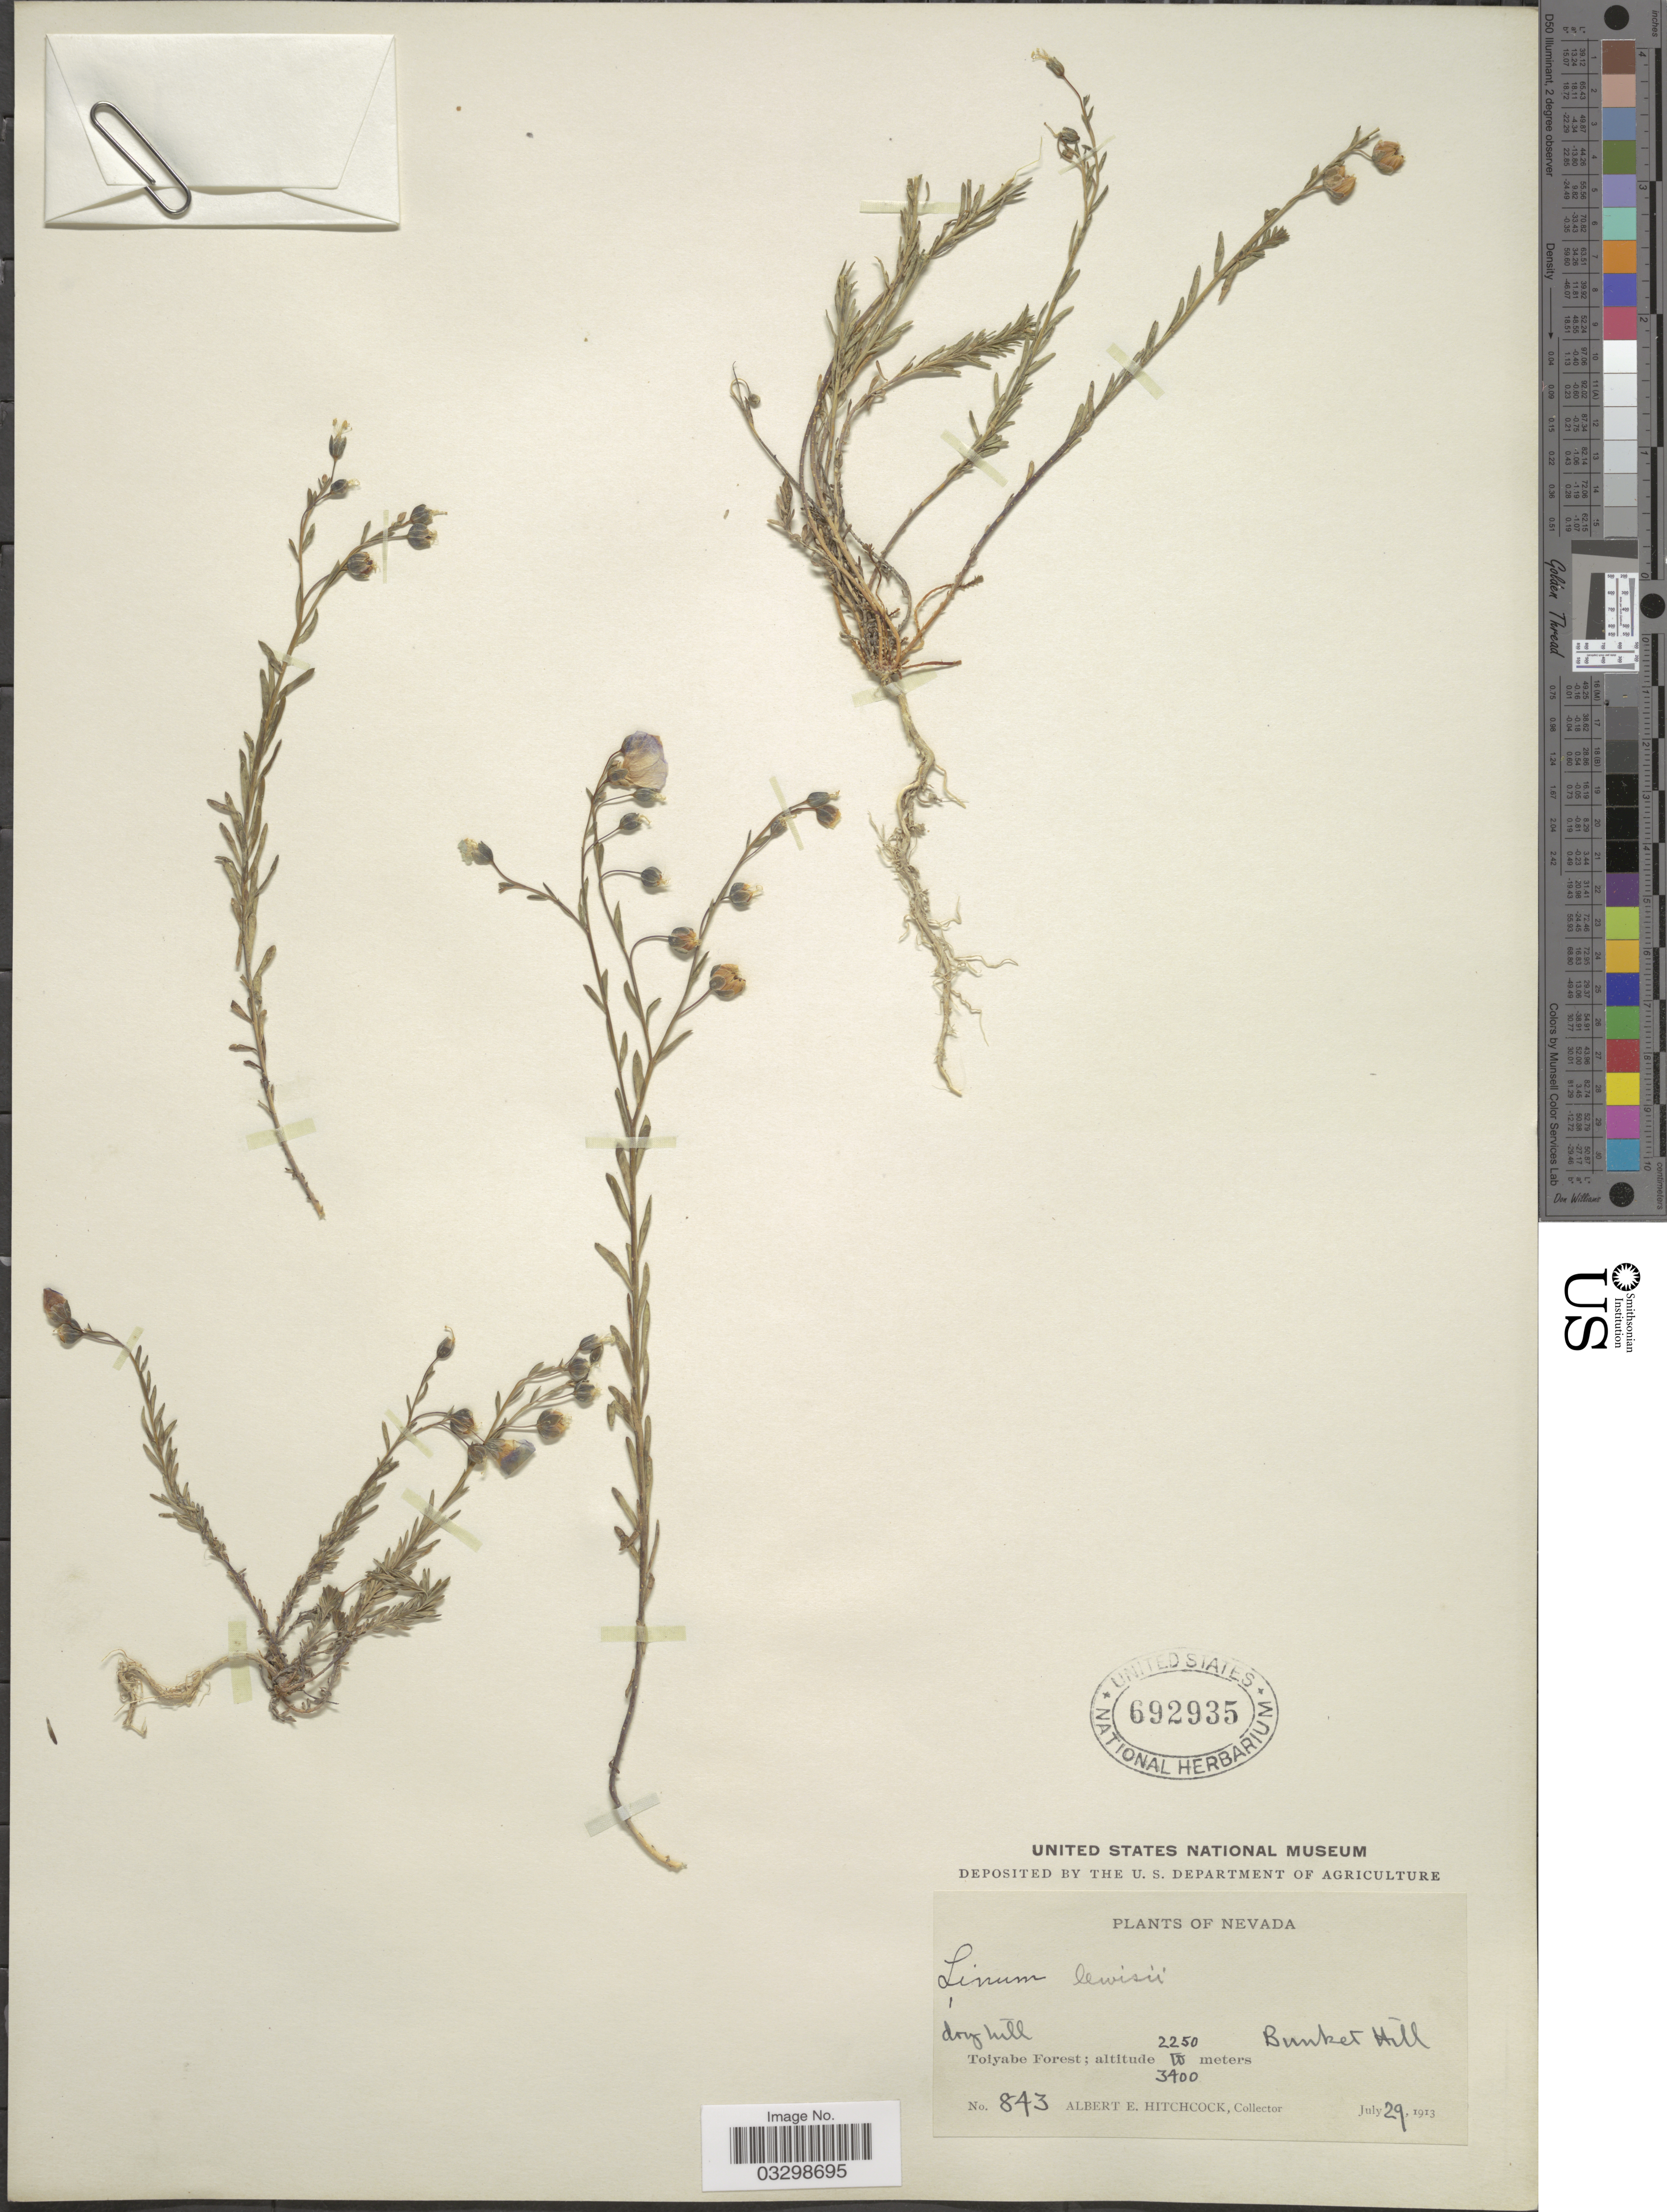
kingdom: Plantae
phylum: Tracheophyta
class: Magnoliopsida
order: Malpighiales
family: Linaceae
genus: Linum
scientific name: Linum lewisii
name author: Pursh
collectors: A. Hitchcock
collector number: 843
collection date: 1913-07-29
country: United States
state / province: Nevada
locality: Toiyabe Forest. Bunker Hill.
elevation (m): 2250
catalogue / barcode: US 692935